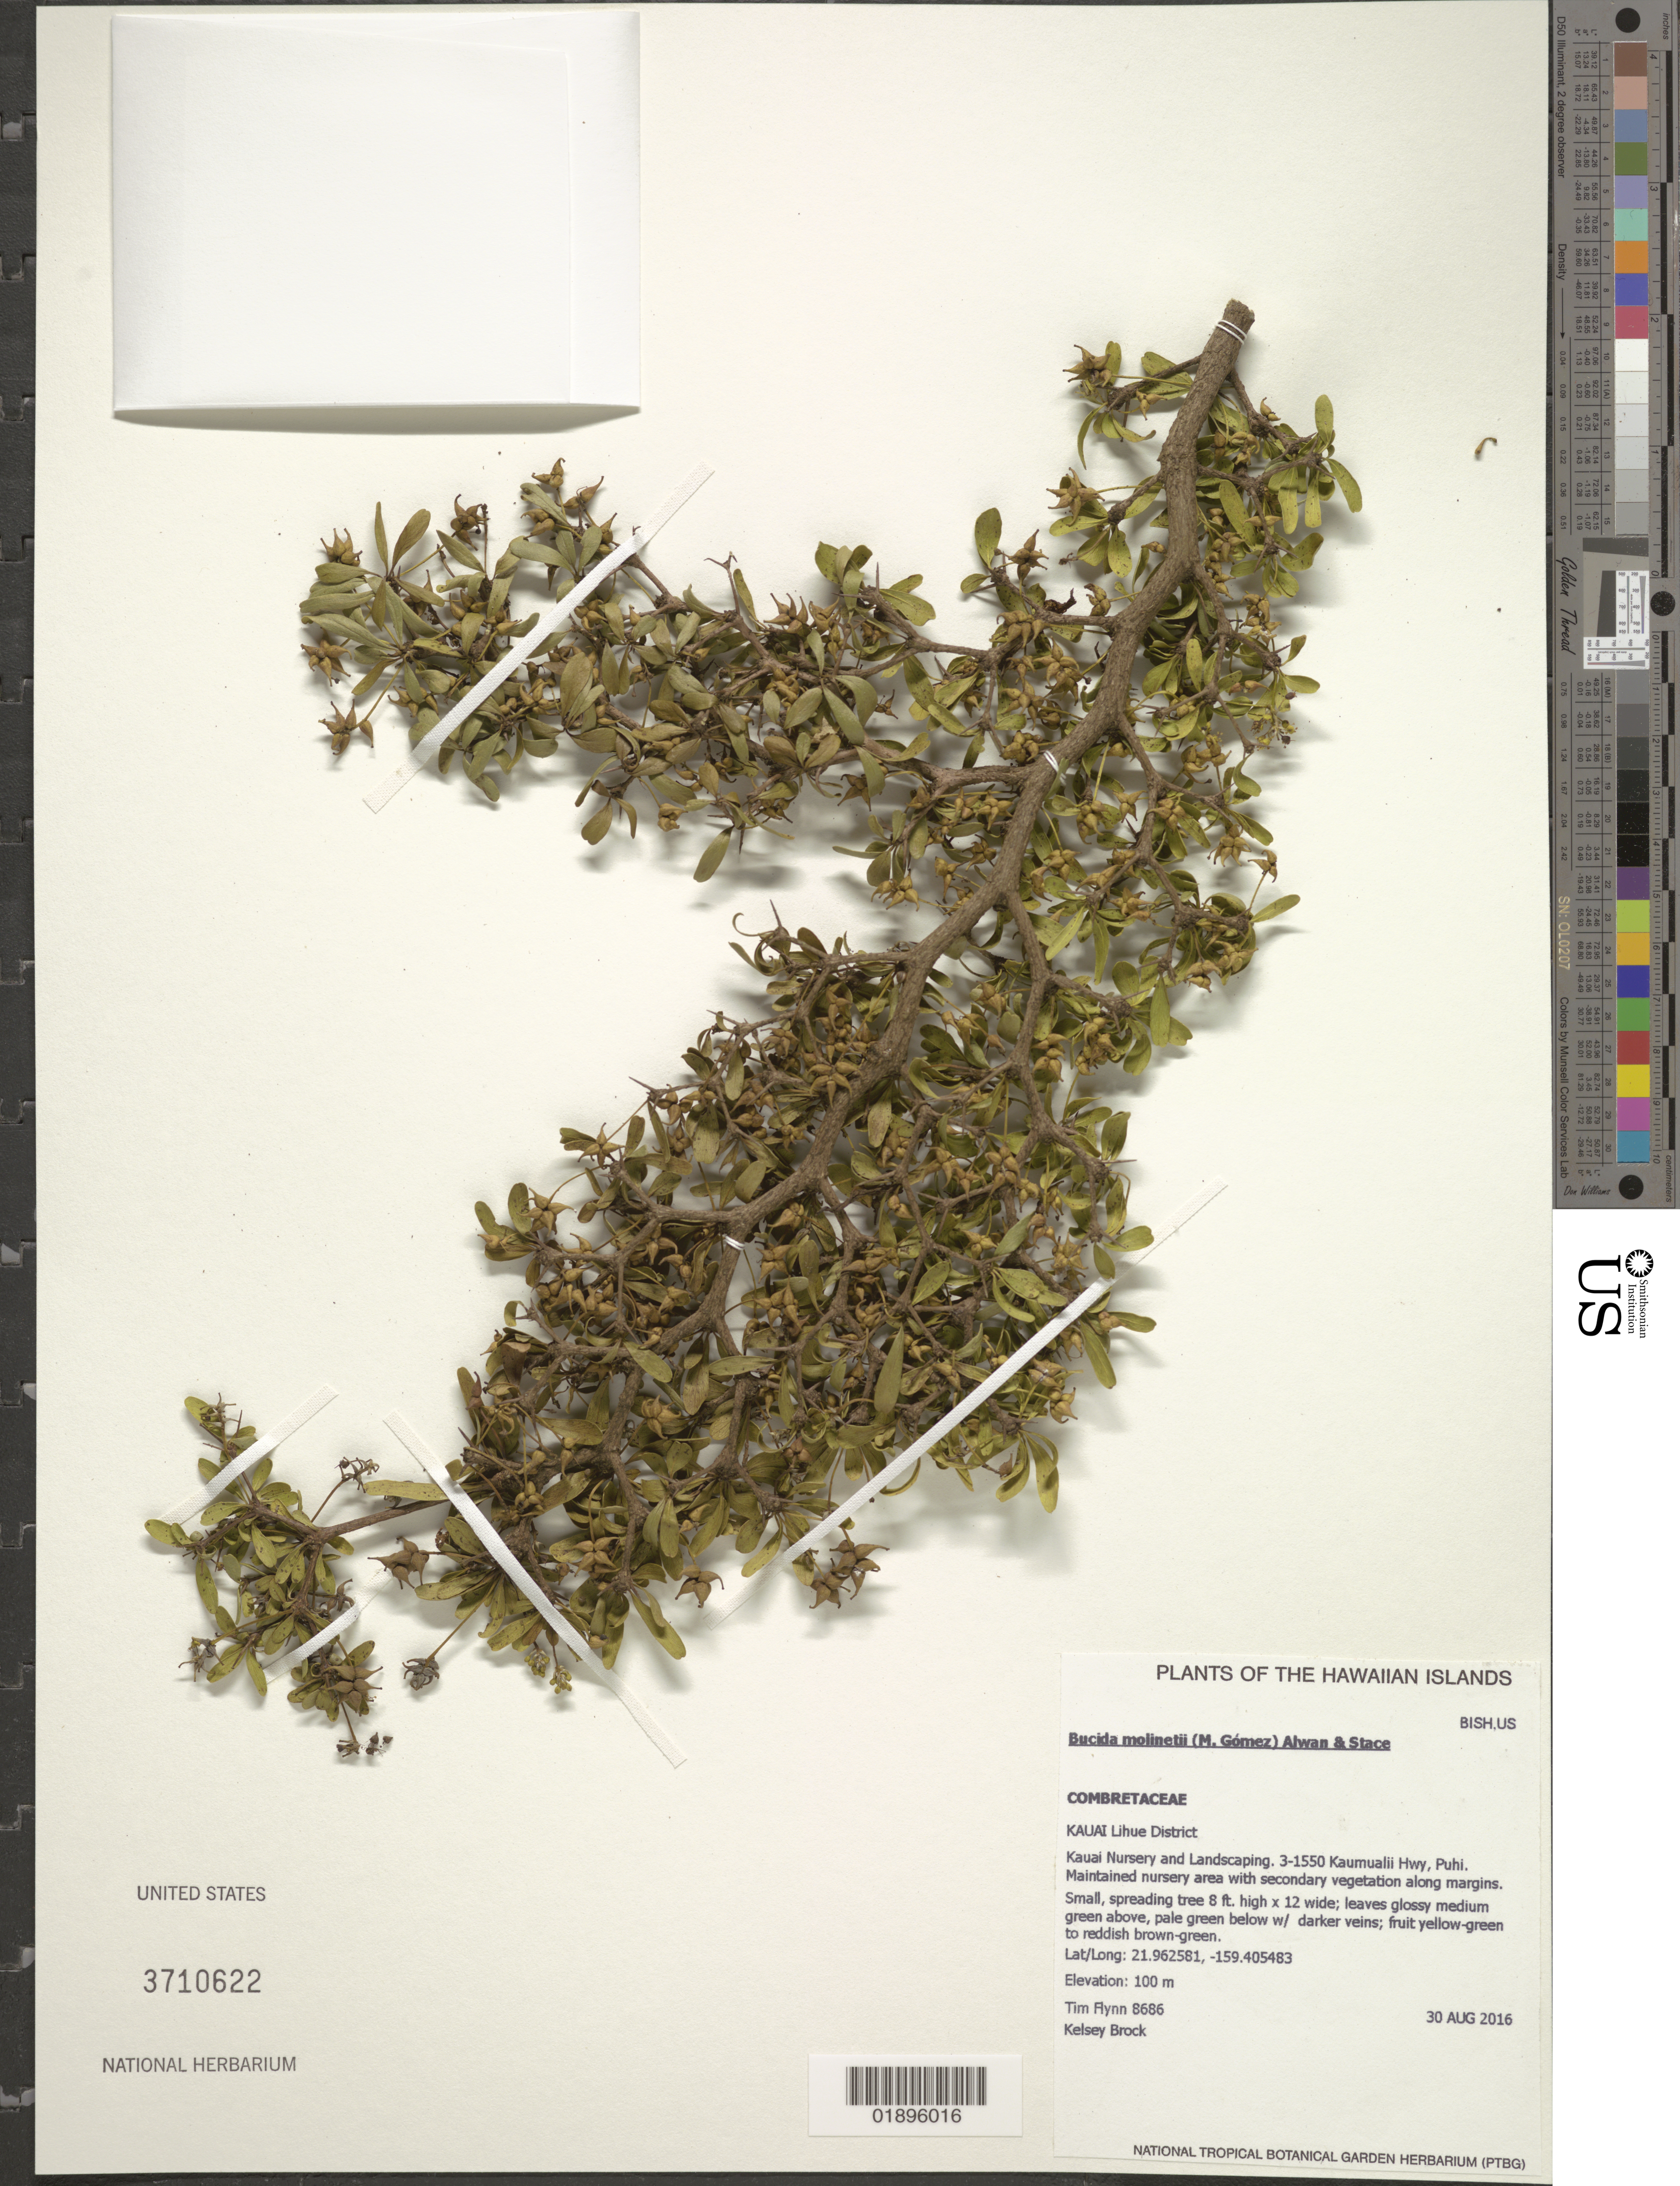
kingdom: Plantae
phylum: Tracheophyta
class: Magnoliopsida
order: Myrtales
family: Combretaceae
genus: Terminalia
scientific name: Terminalia molinetii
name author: M. Gómez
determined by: Wagner, W. L., (BOT), Smithsonian Institution - National Museum of Natural History (UNITED STATES)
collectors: T. W. Flynn & K. Brock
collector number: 8686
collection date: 2016-08-30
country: United States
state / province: Hawaii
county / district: Kauai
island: Kaua'i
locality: Kaua'i Nursery and Landscaping, 3-1550 Kaumualii Hwy, Puhi.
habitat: Maintained nursery area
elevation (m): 100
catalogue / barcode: US 3710622